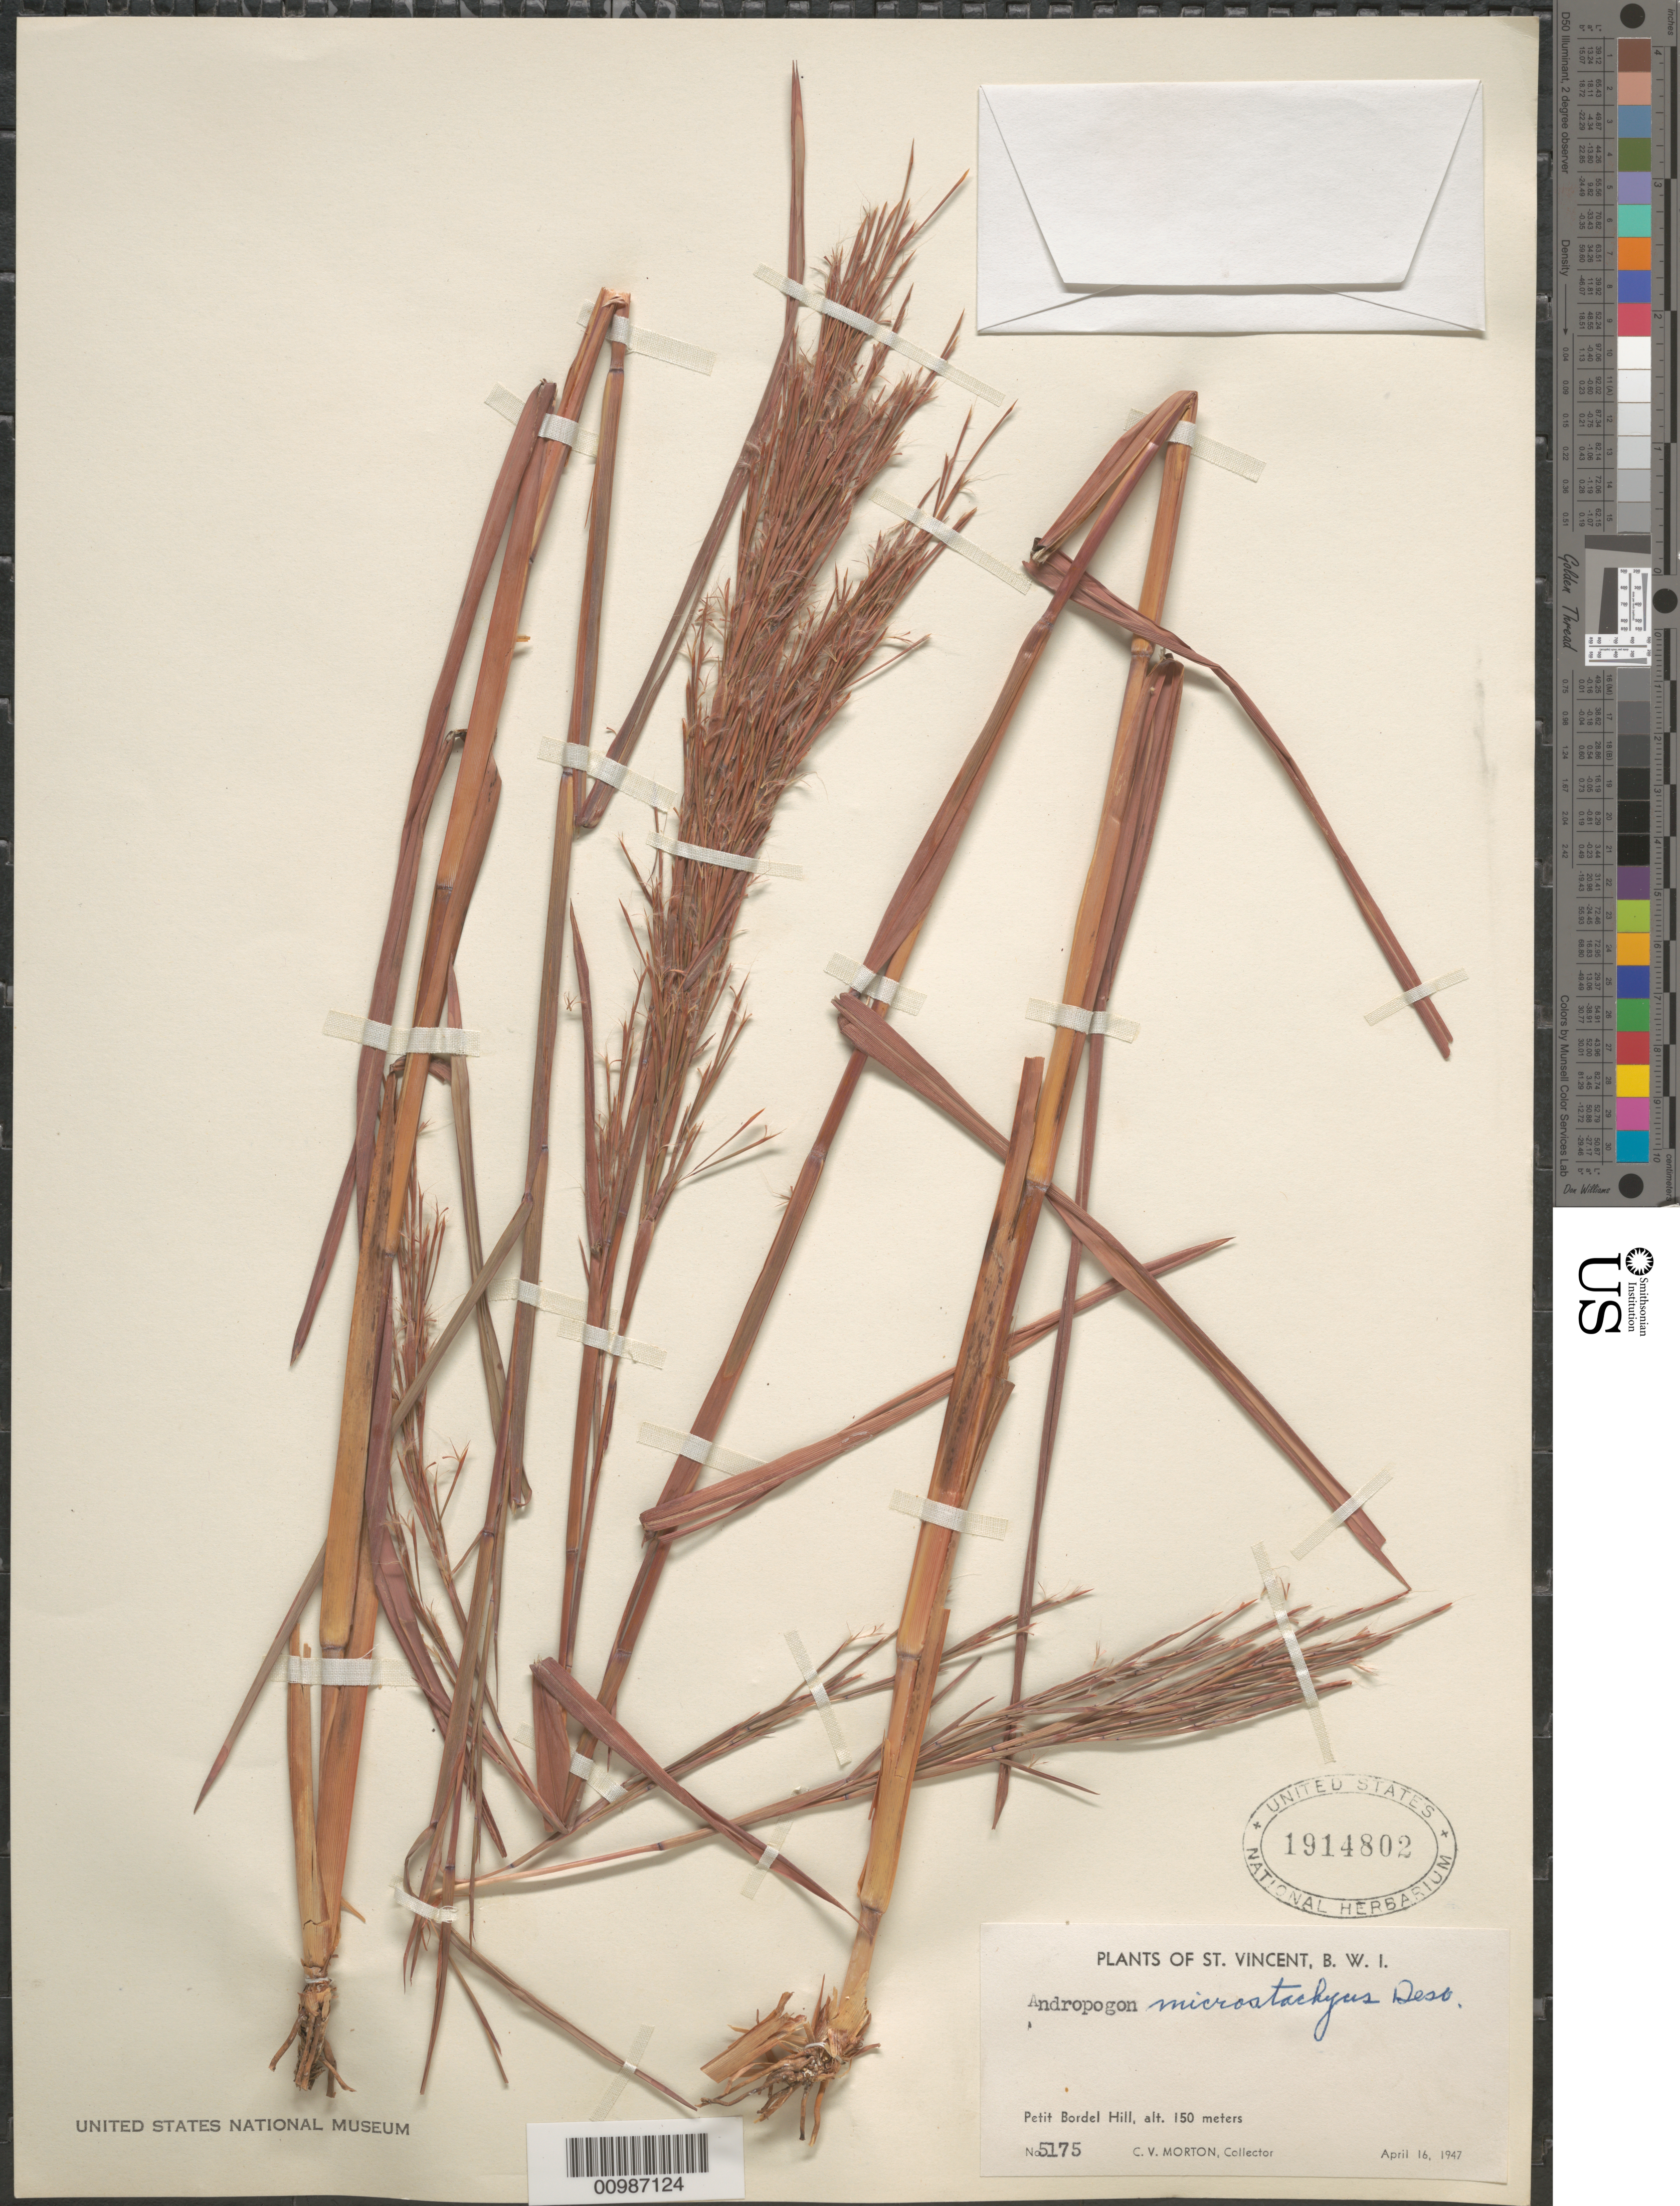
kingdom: Plantae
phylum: Tracheophyta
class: Liliopsida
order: Poales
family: Poaceae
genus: Andropogon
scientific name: Andropogon microstachyus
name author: Desv. ex Ham.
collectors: C. V. Morton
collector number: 5175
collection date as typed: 16 Apr 1947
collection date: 1947-04-16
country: St. Vincent - Grenadines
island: St. Vincent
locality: Petit Bordel Hill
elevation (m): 150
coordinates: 0 N, 0 E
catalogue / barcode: US 1914802